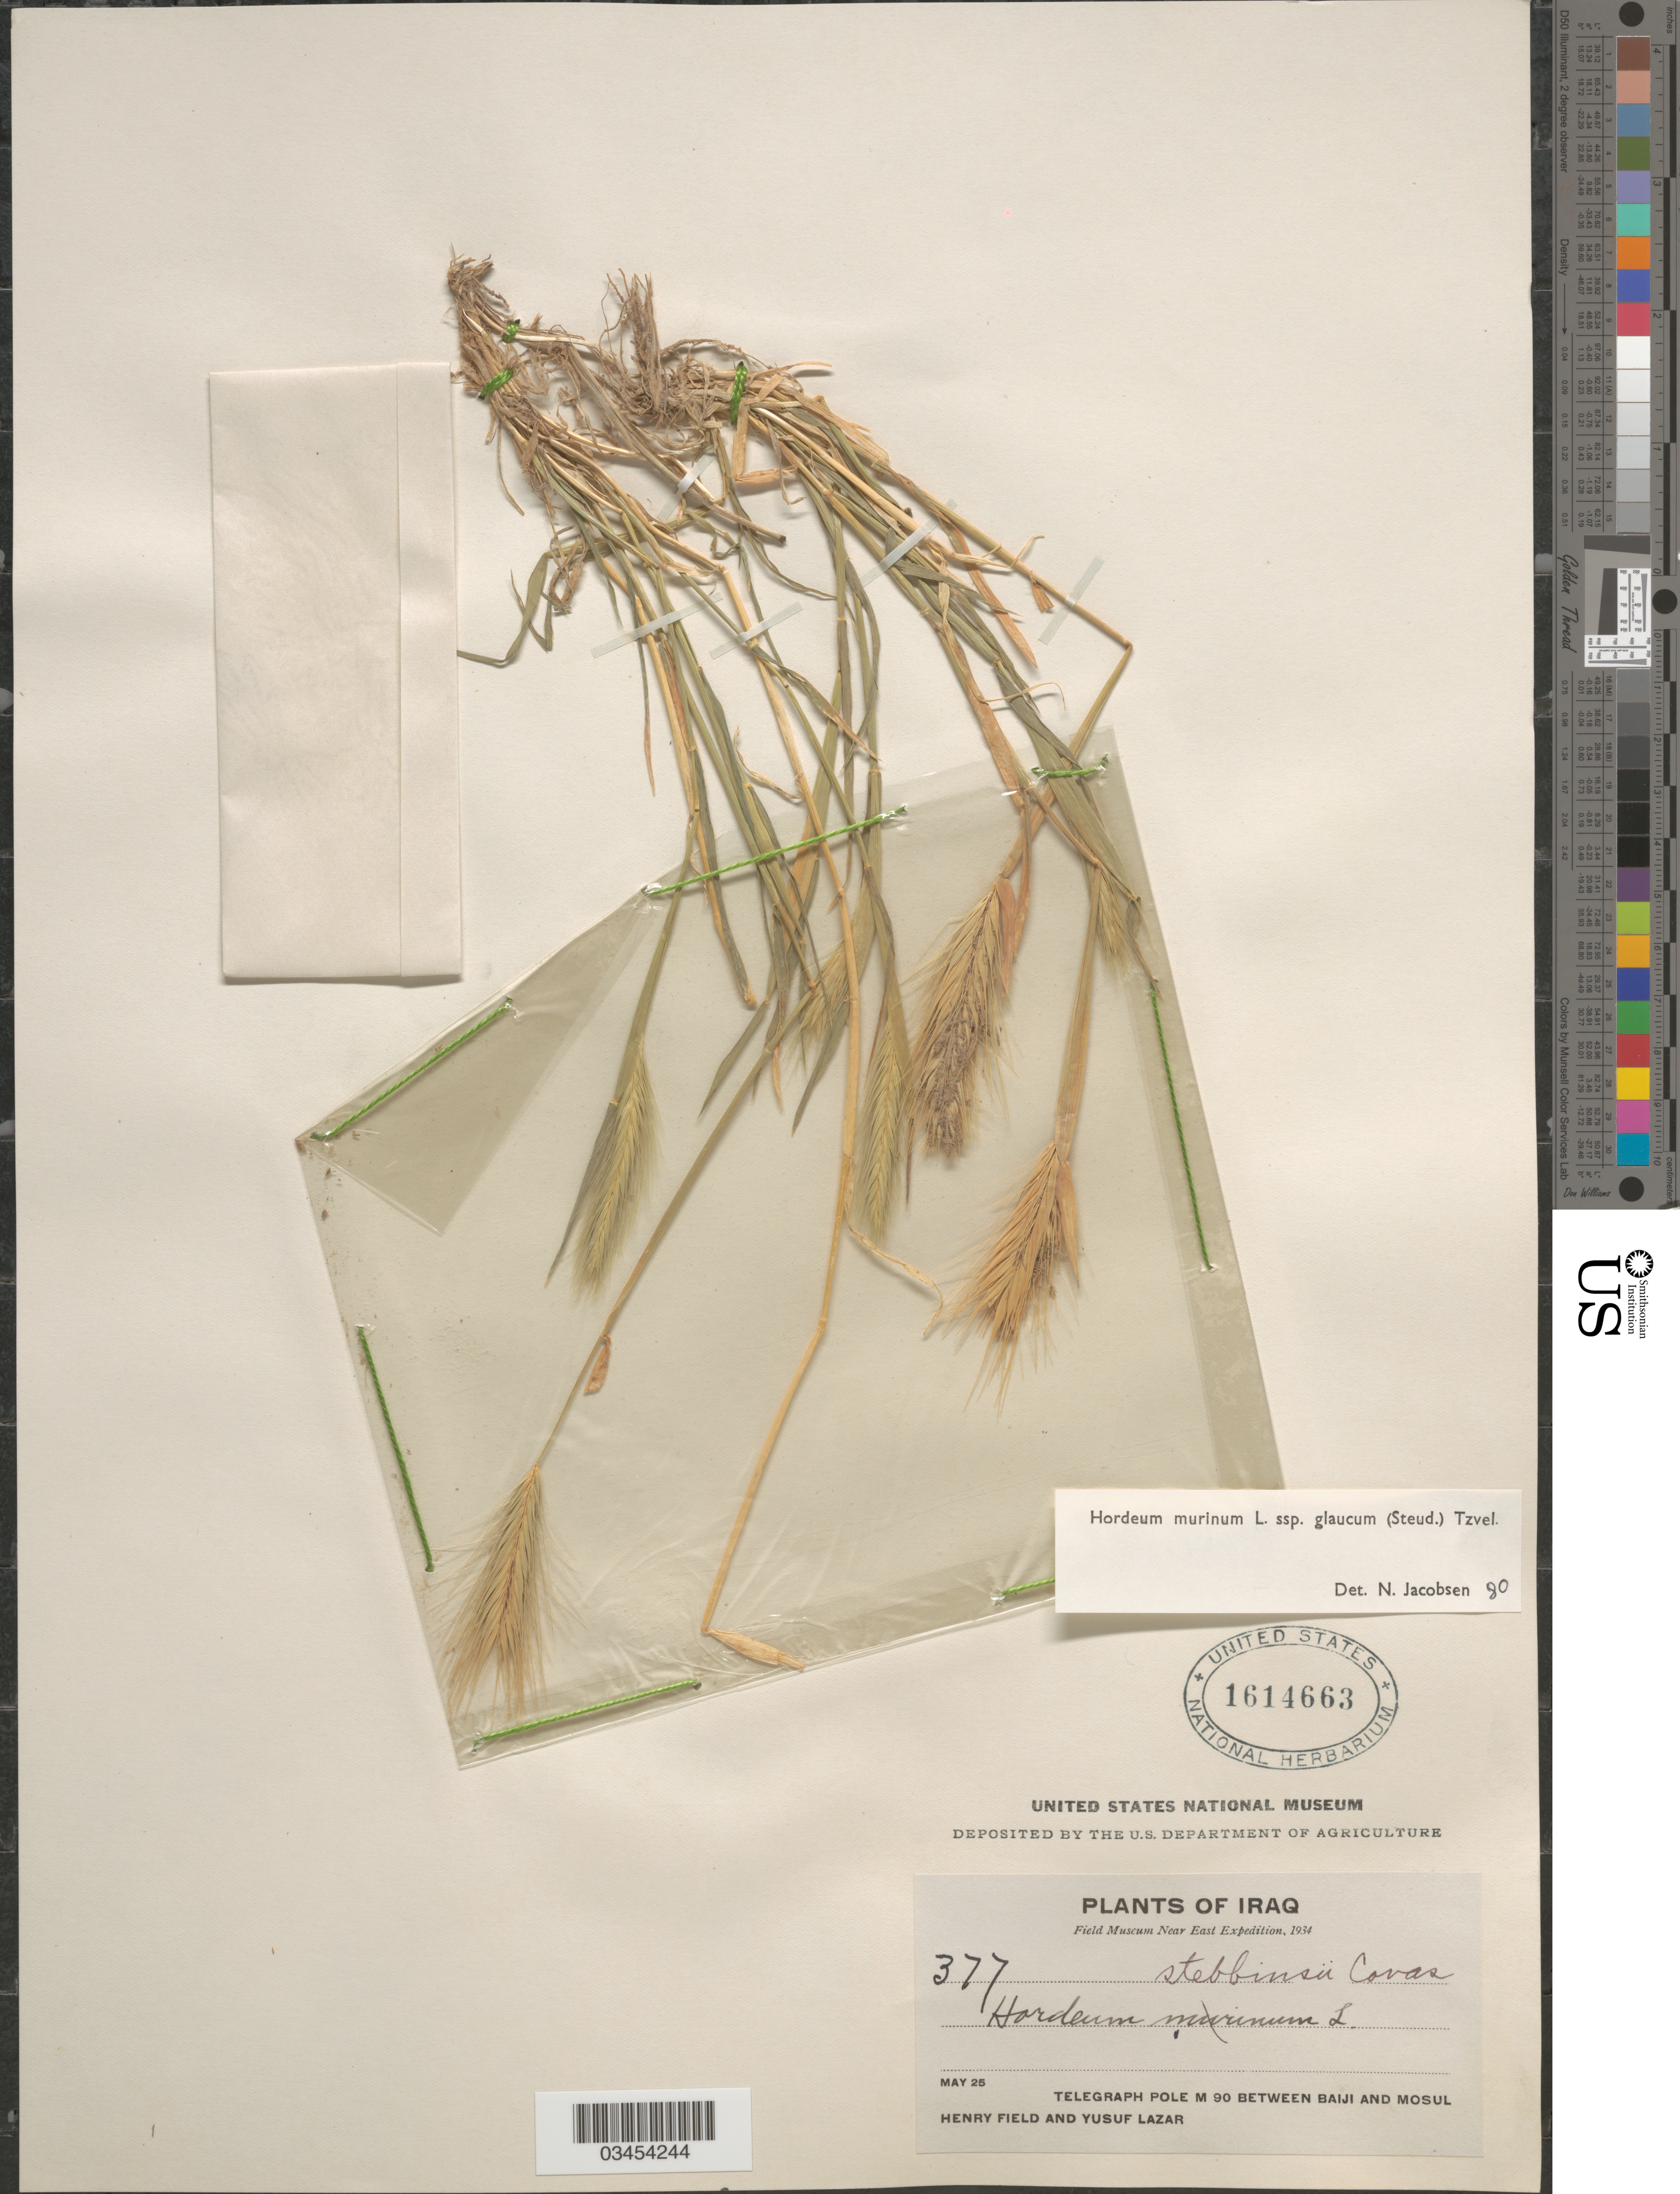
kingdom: Plantae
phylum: Tracheophyta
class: Liliopsida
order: Poales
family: Poaceae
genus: Hordeum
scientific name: Hordeum murinum subsp. glaucum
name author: (Steud.) Tzvelev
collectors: H. Field & Y. Lazar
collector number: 377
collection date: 1934-05-25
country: Iraq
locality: Field Museum Near East Expedition, 1934. Telegraph Pole M 90 between Baiji and Mosul.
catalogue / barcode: US 1614663